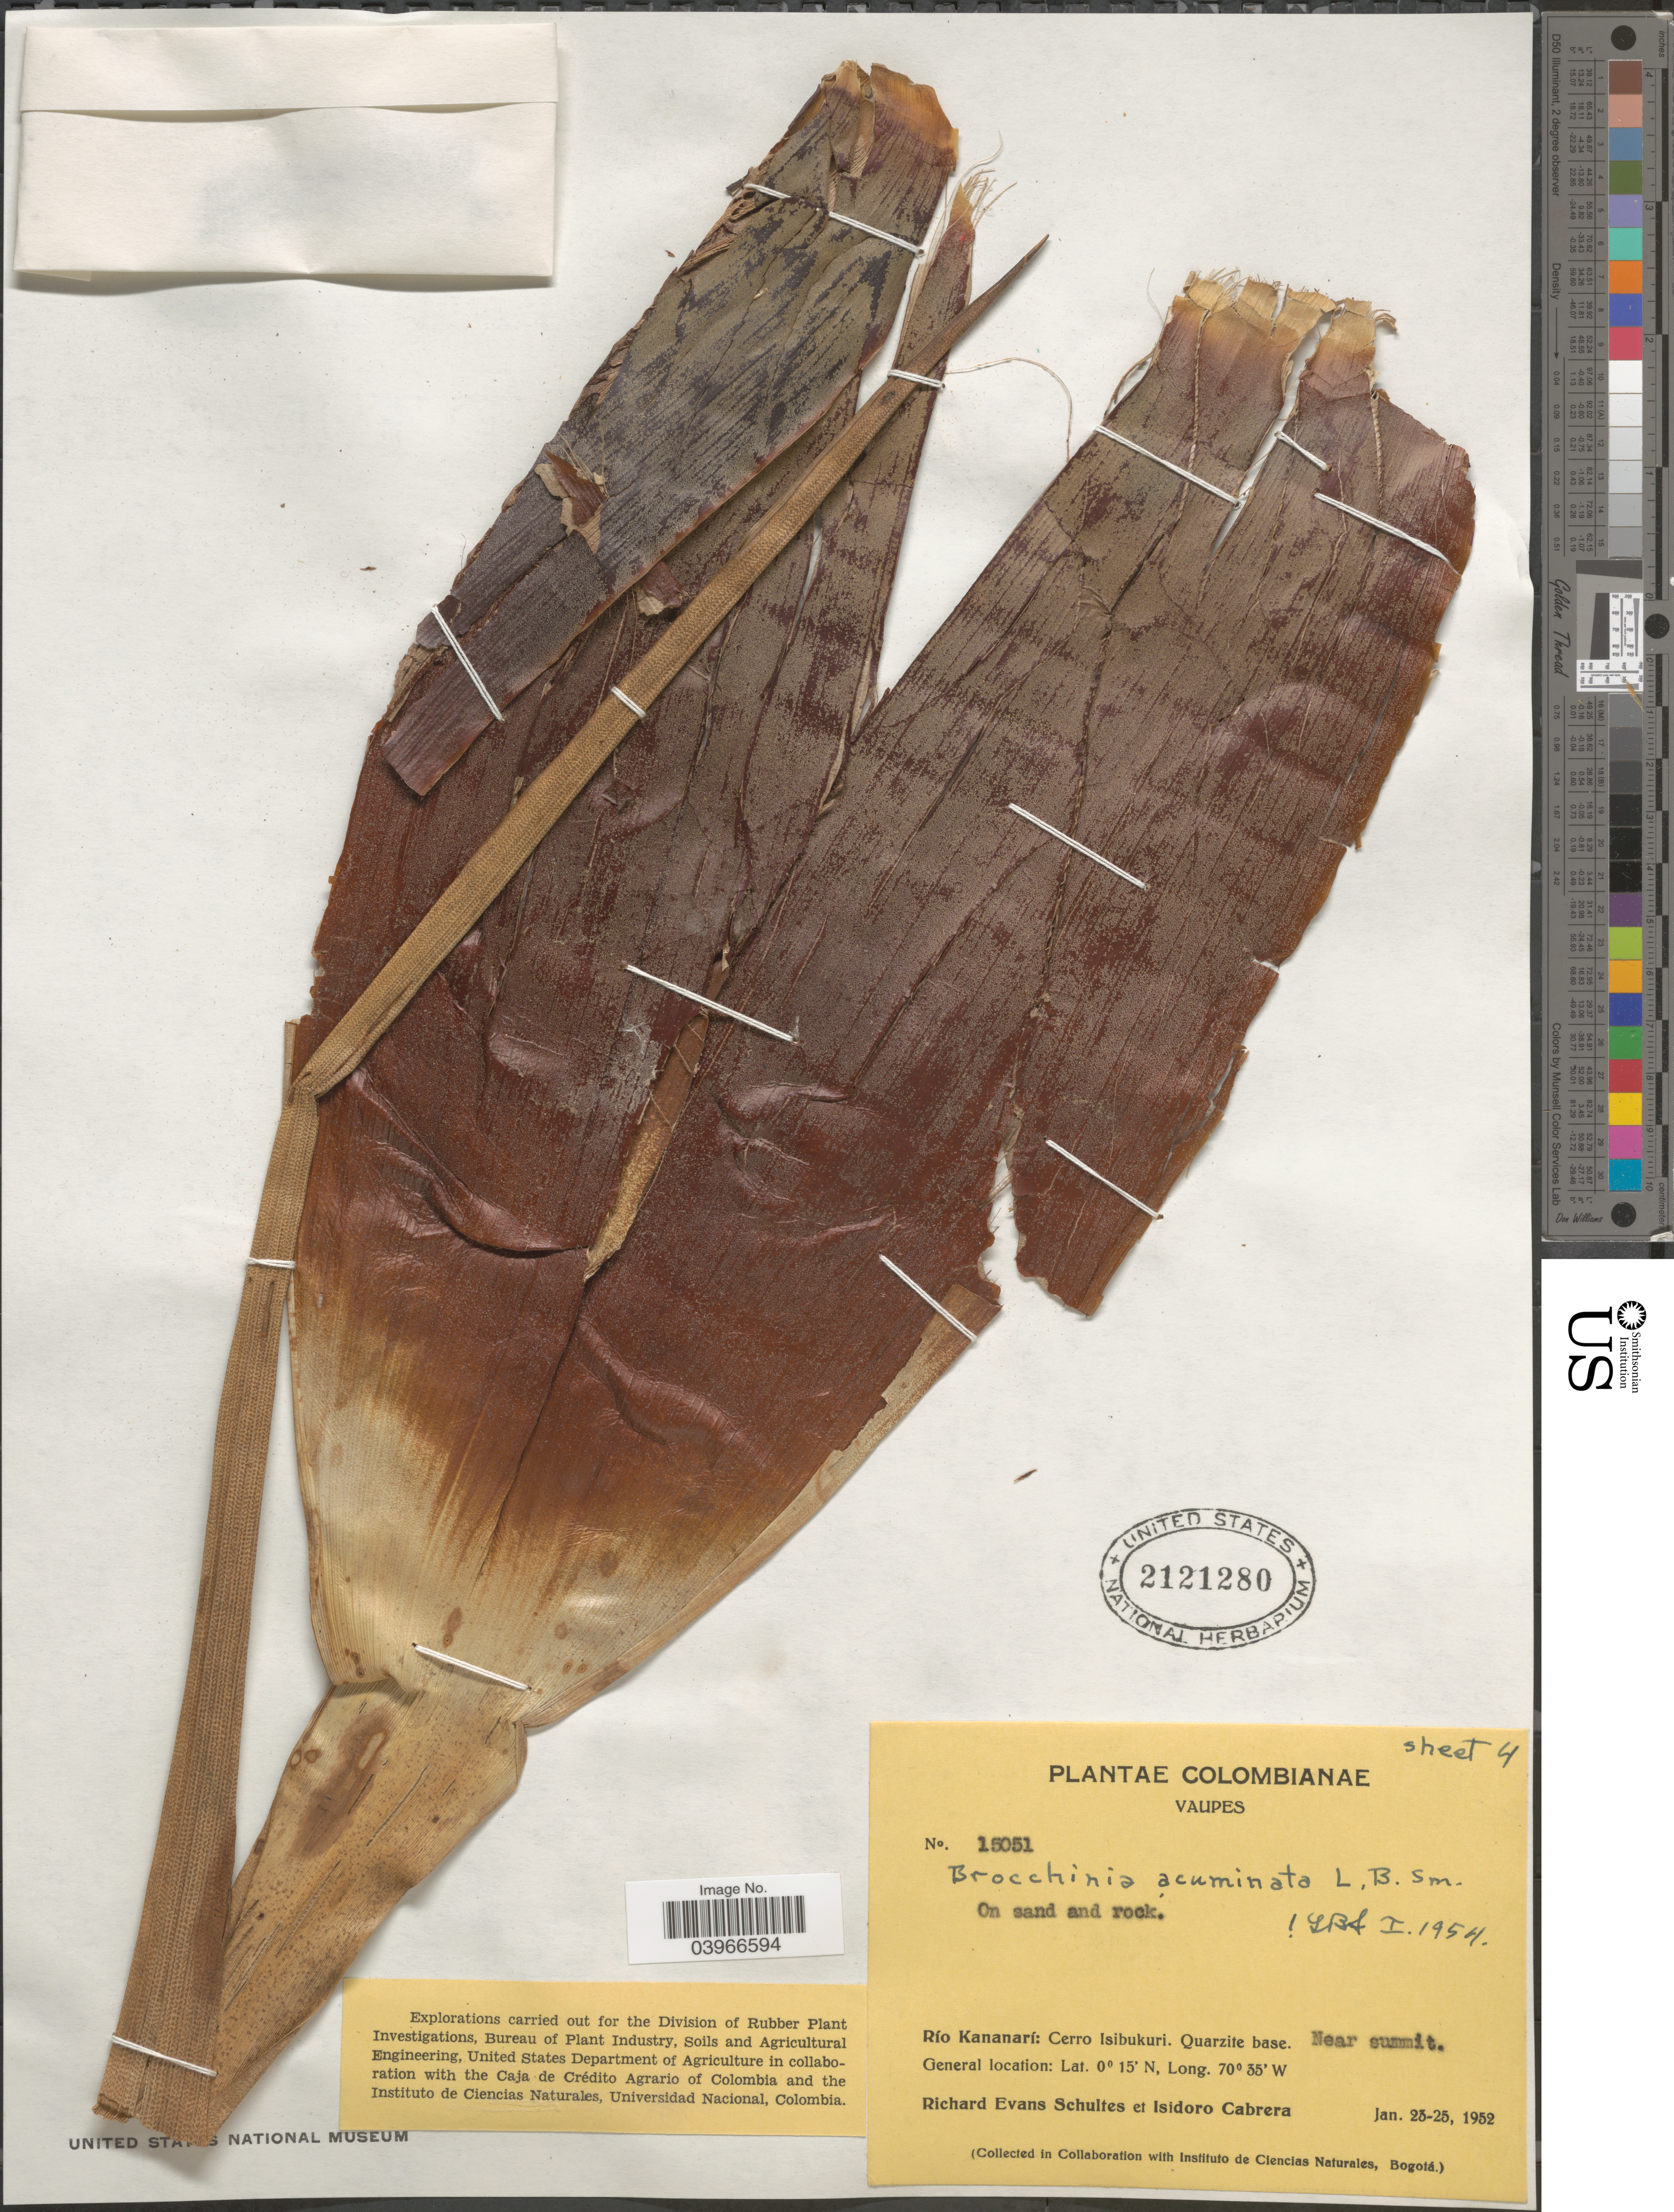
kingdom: Plantae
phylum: Tracheophyta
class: Liliopsida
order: Poales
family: Bromeliaceae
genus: Brocchinia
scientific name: Brocchinia acuminata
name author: L.B. Sm.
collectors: R. E. Schultes & I. Cabrera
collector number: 15051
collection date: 1952-01-23/1952-01-25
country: Colombia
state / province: Vaupés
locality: Río Kananarí: Cerro Isibukuri. Quarzite base. Near summit.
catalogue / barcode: US 2121280